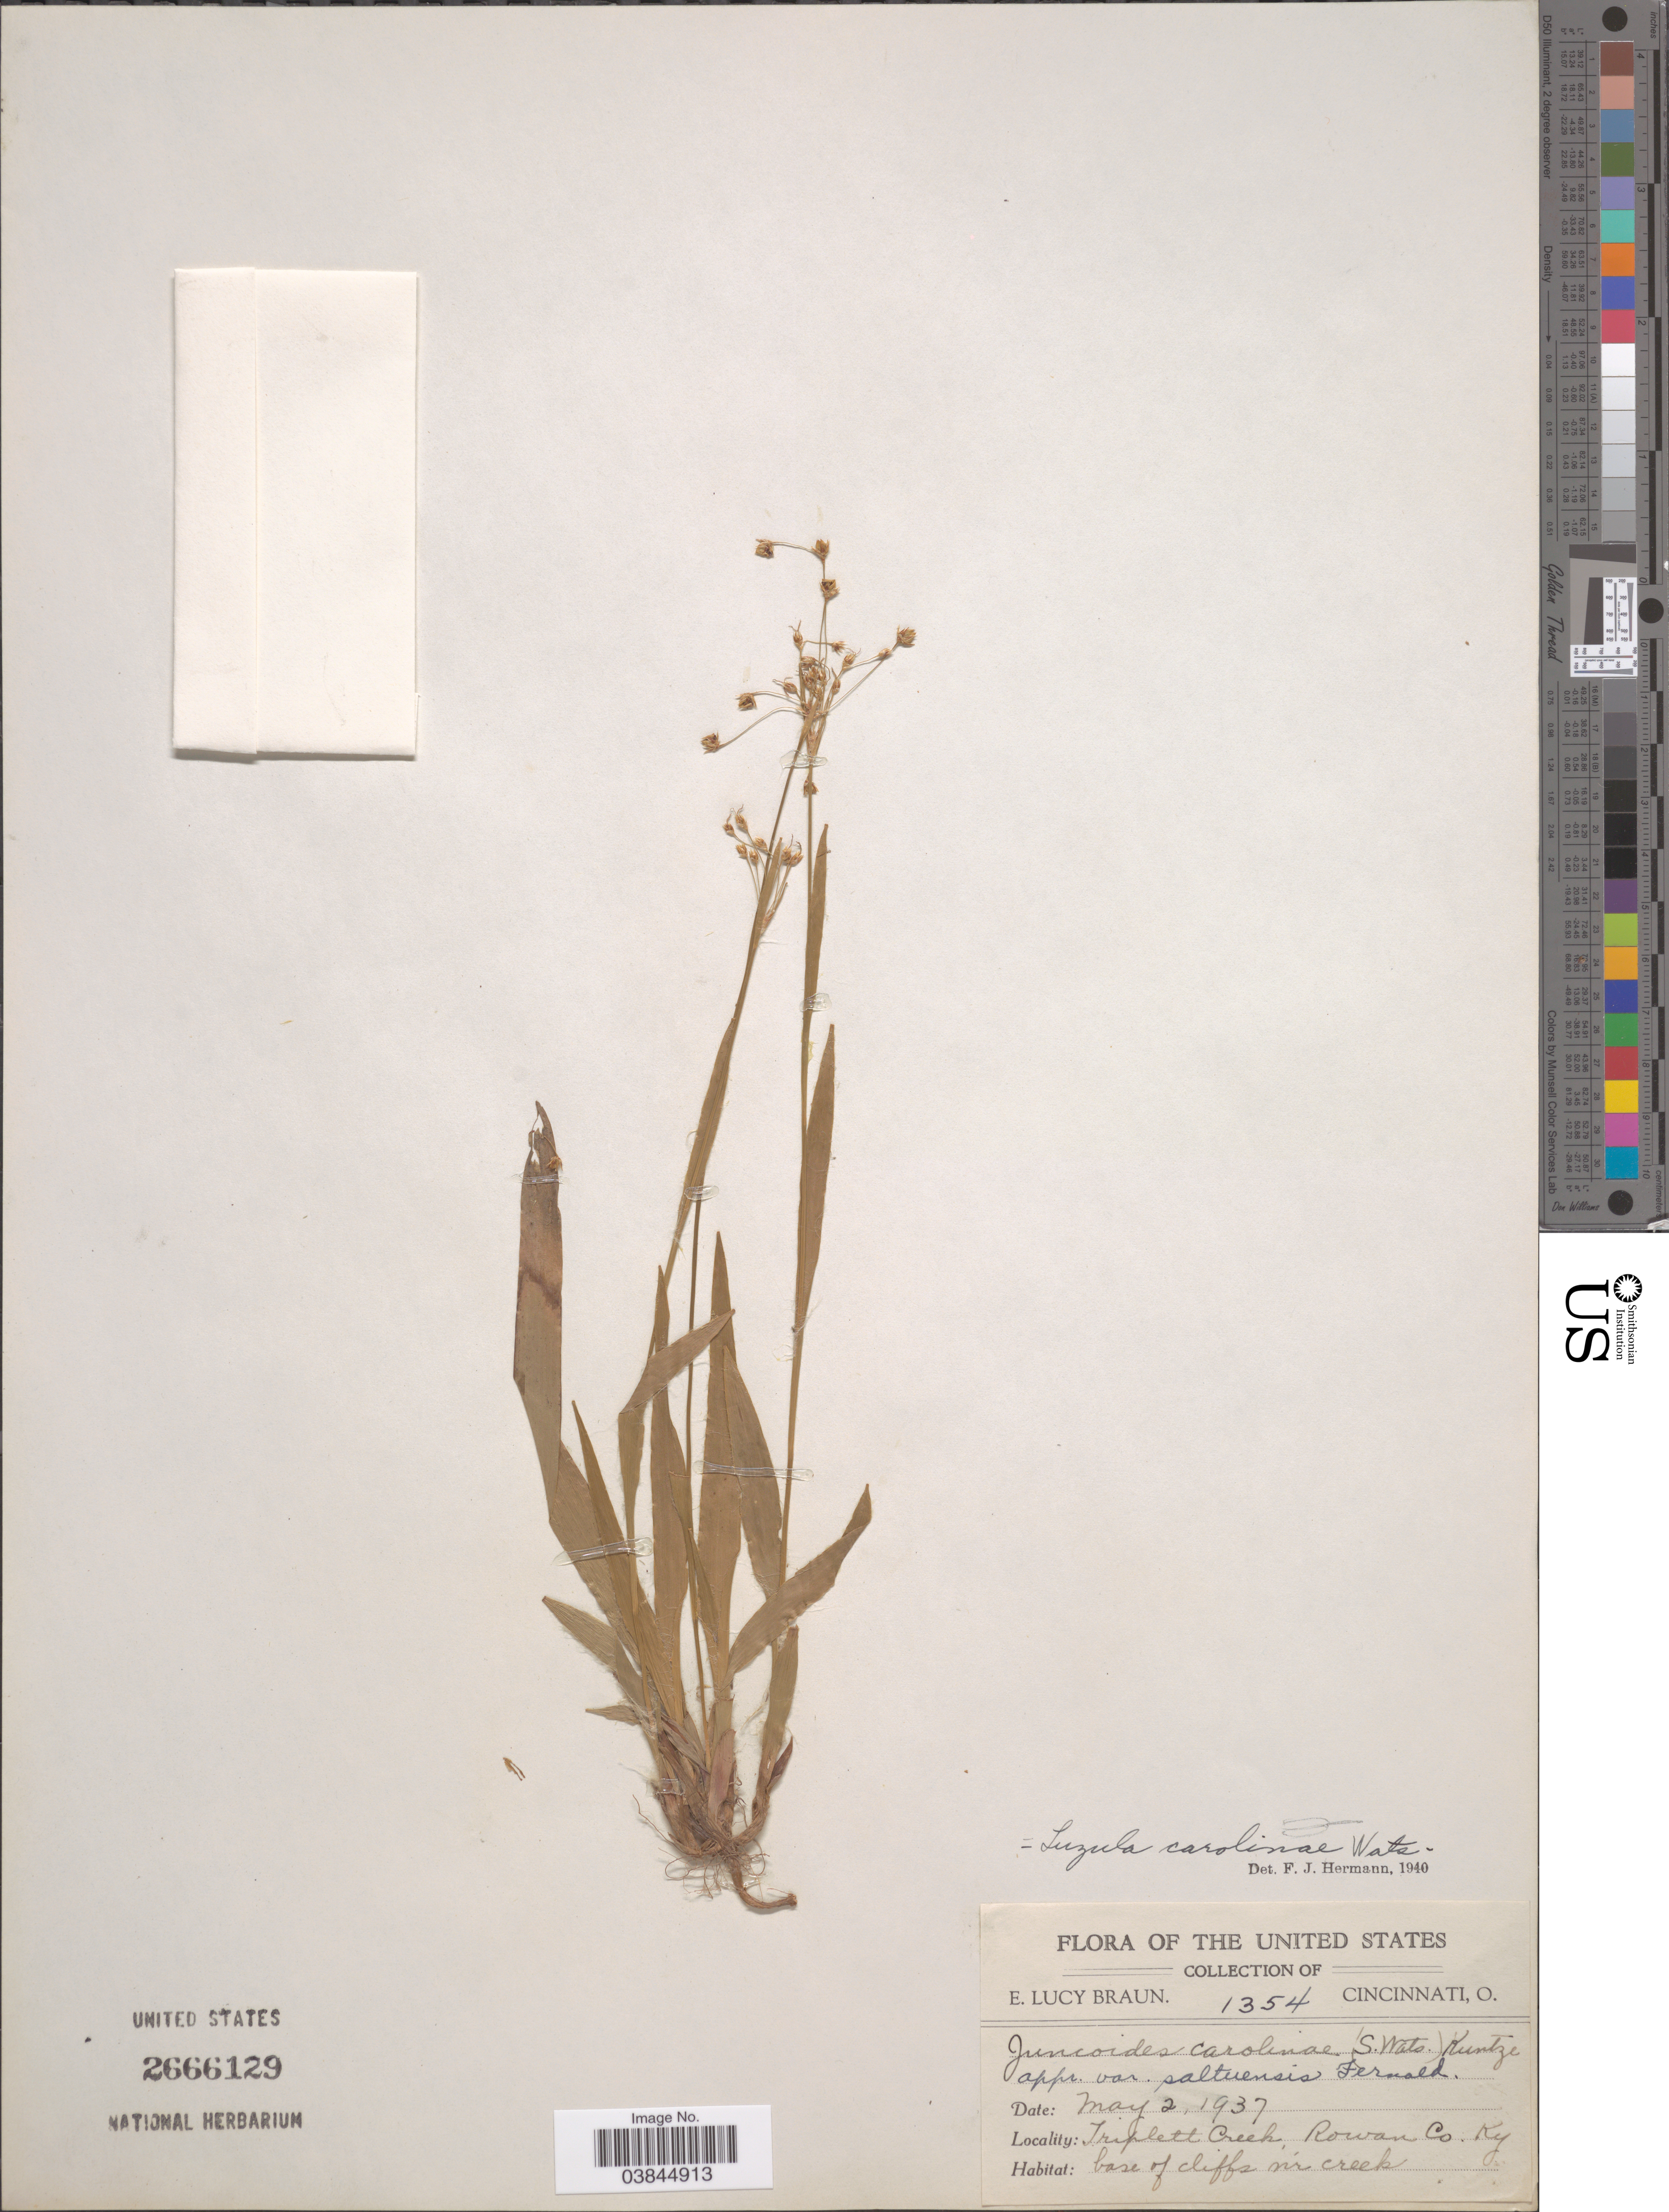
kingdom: Plantae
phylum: Tracheophyta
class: Liliopsida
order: Poales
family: Juncaceae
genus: Luzula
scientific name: Luzula acuminata var. carolinae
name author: (S. Watson) Fernald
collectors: E. L. Braun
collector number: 1354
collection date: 1937-05-02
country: United States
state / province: Kentucky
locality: Triplett Creek, Rowan Co.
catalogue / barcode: US 2666129